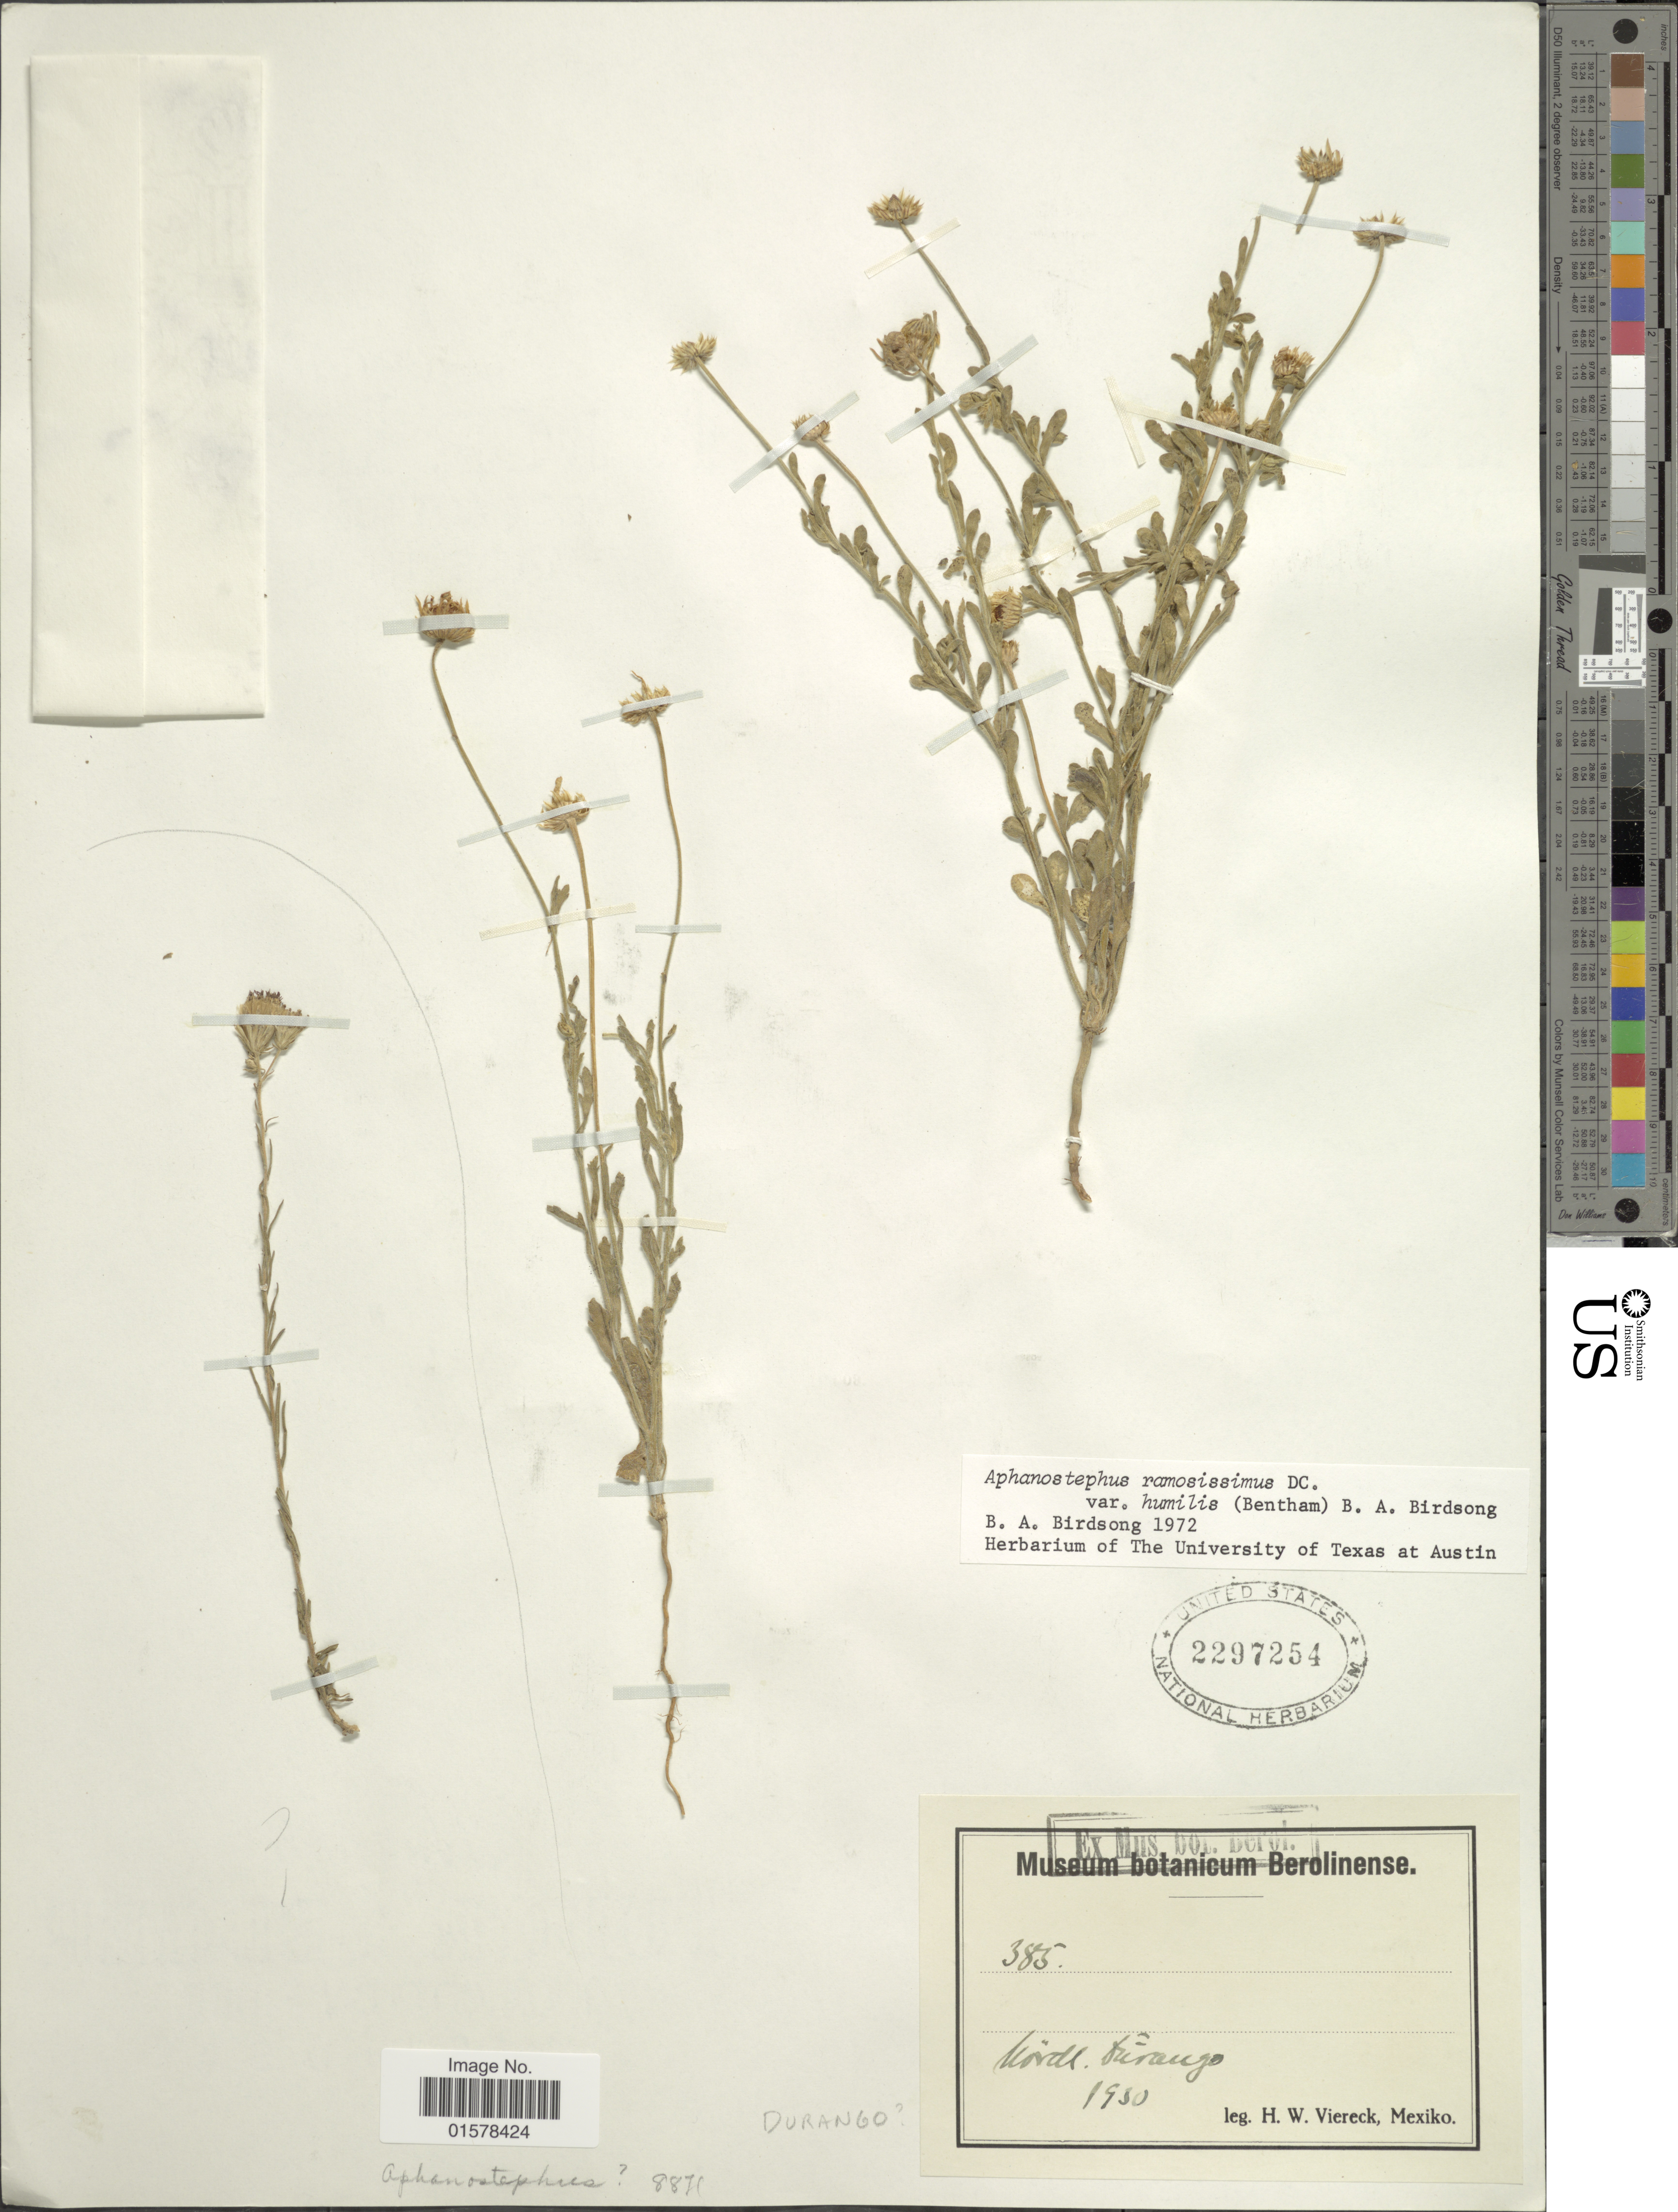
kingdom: Plantae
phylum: Tracheophyta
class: Magnoliopsida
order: Asterales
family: Asteraceae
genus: Aphanostephus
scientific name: Aphanostephus ramosissimus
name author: DC.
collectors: H. W. Viereck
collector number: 385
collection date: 1930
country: Mexico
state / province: Durango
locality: Nordl. Durango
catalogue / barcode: US 2297254